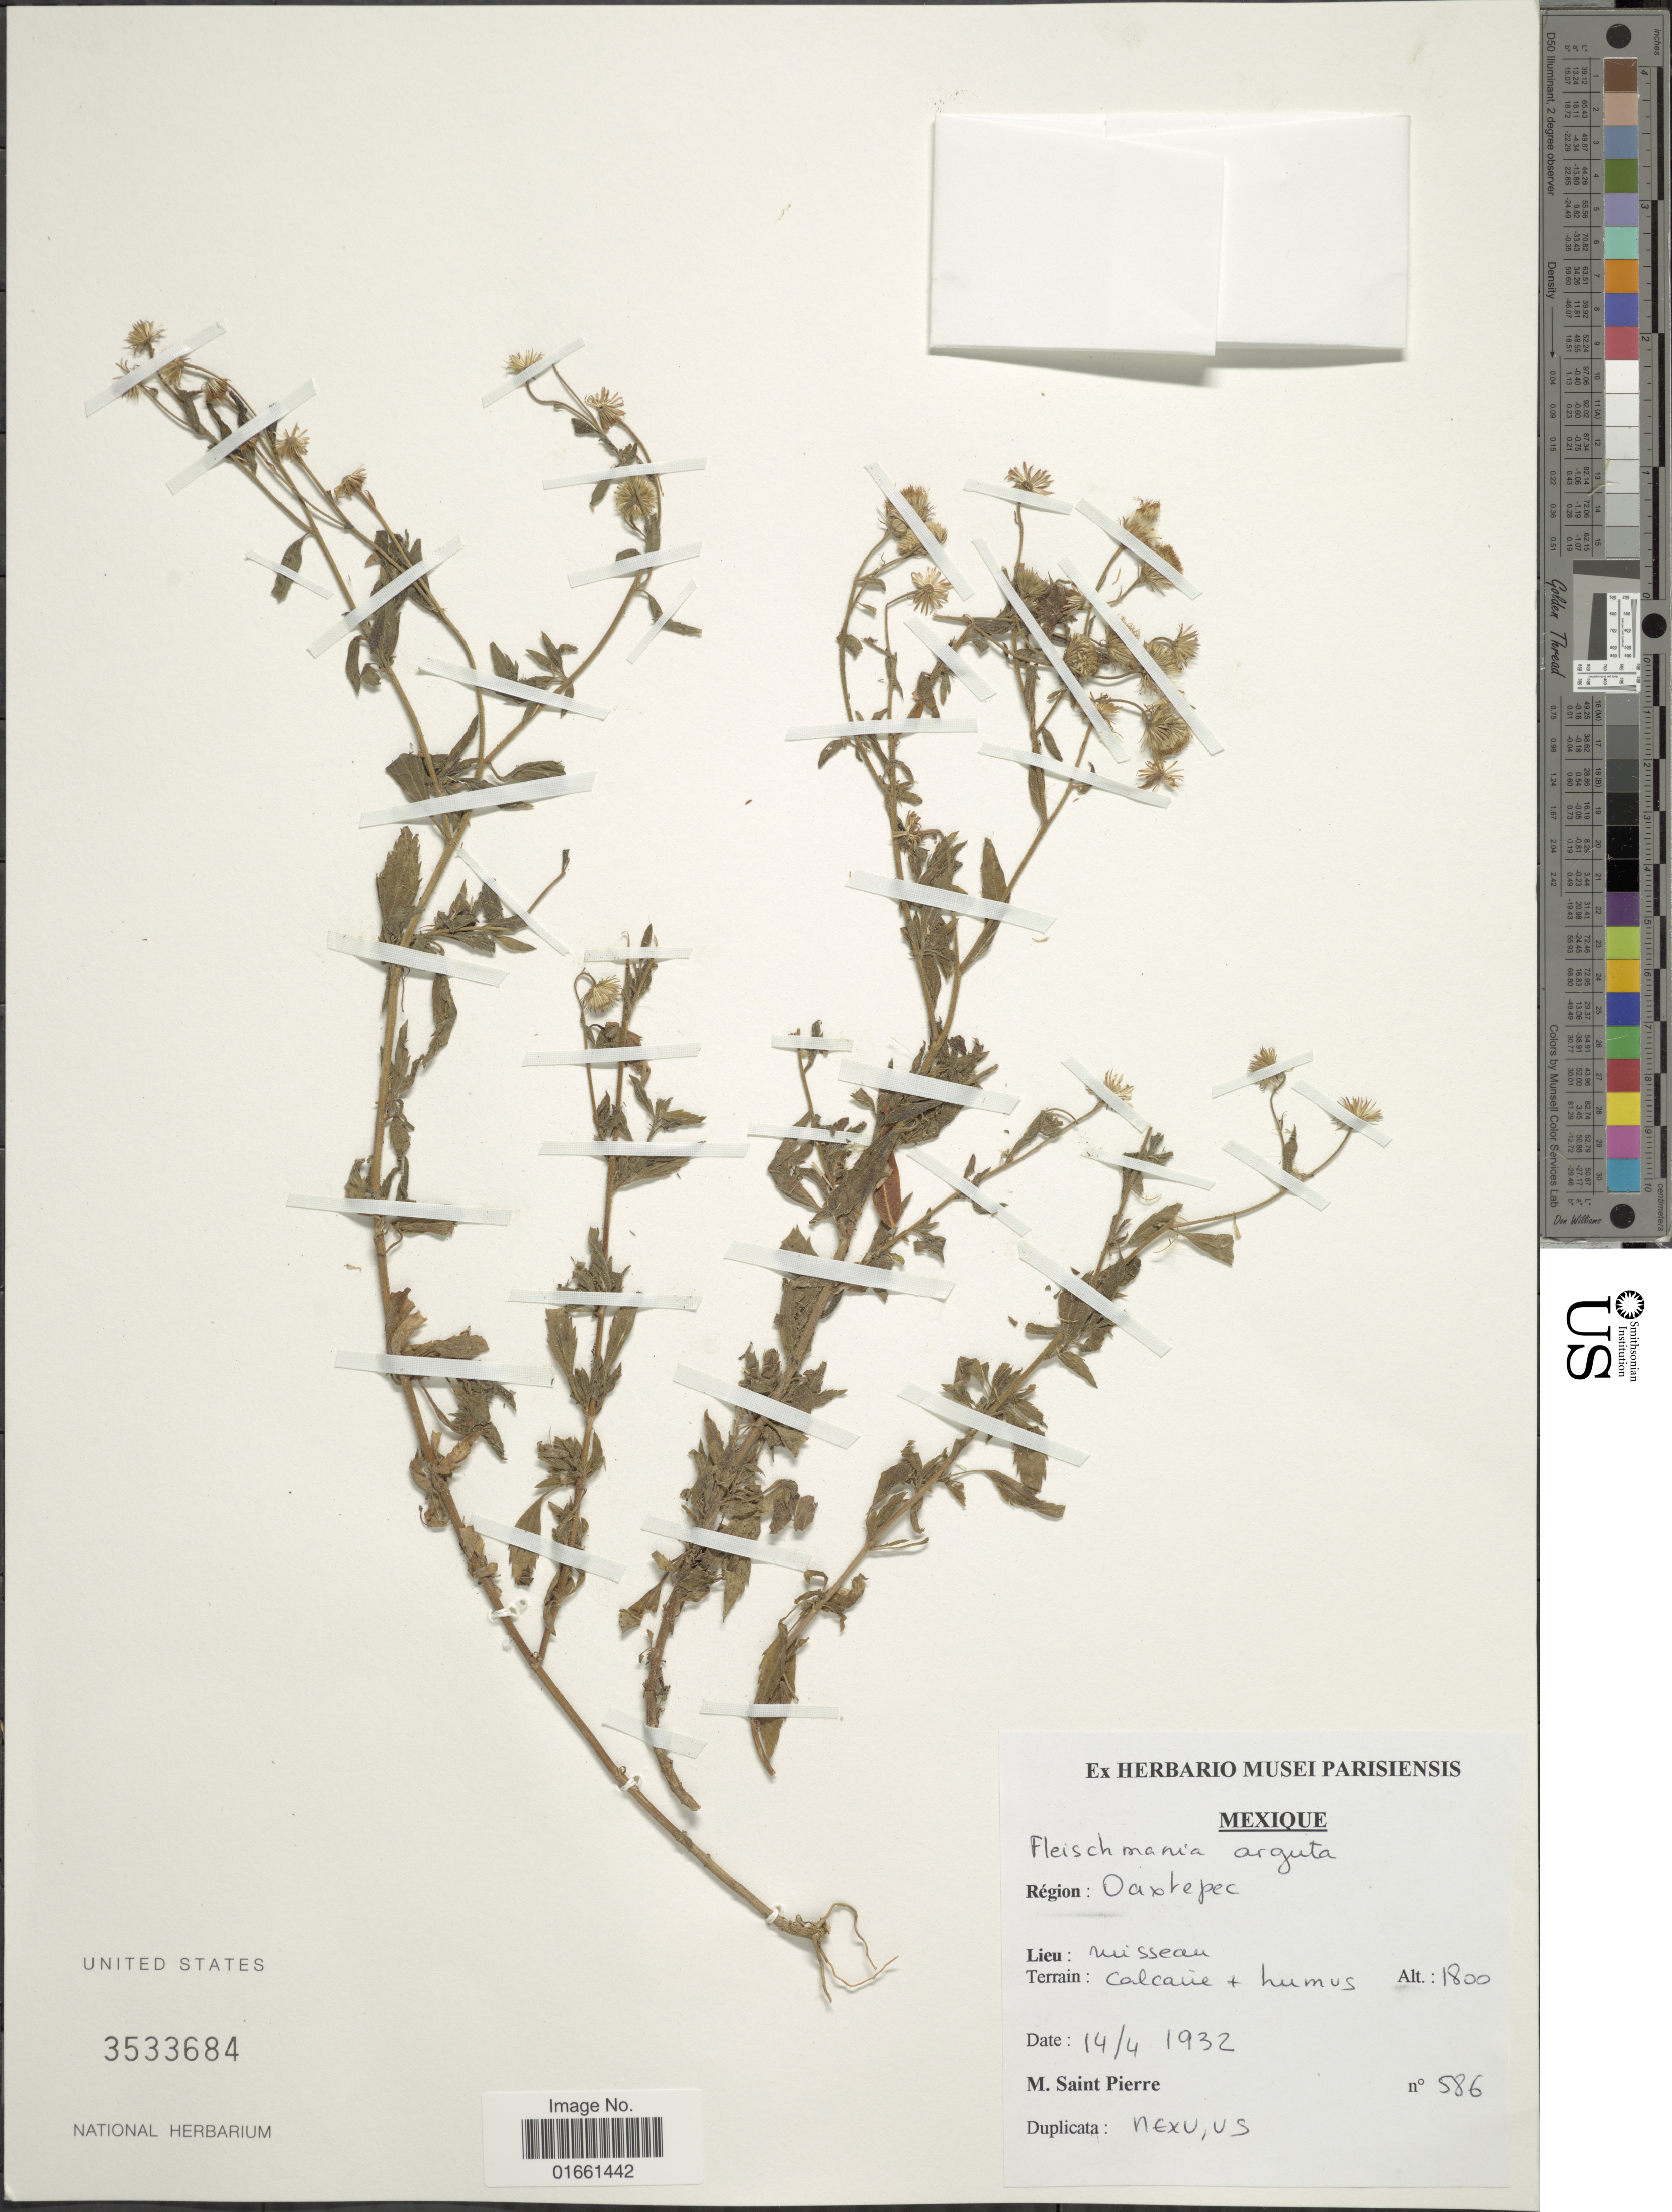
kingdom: Plantae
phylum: Tracheophyta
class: Magnoliopsida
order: Asterales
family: Asteraceae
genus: Fleischmannia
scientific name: Fleischmannia arguta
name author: (Kunth) B.L. Rob.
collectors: M. Saint-Pierre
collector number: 586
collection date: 1932-04-14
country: Mexico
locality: Oaxtepec.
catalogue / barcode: US 3533684